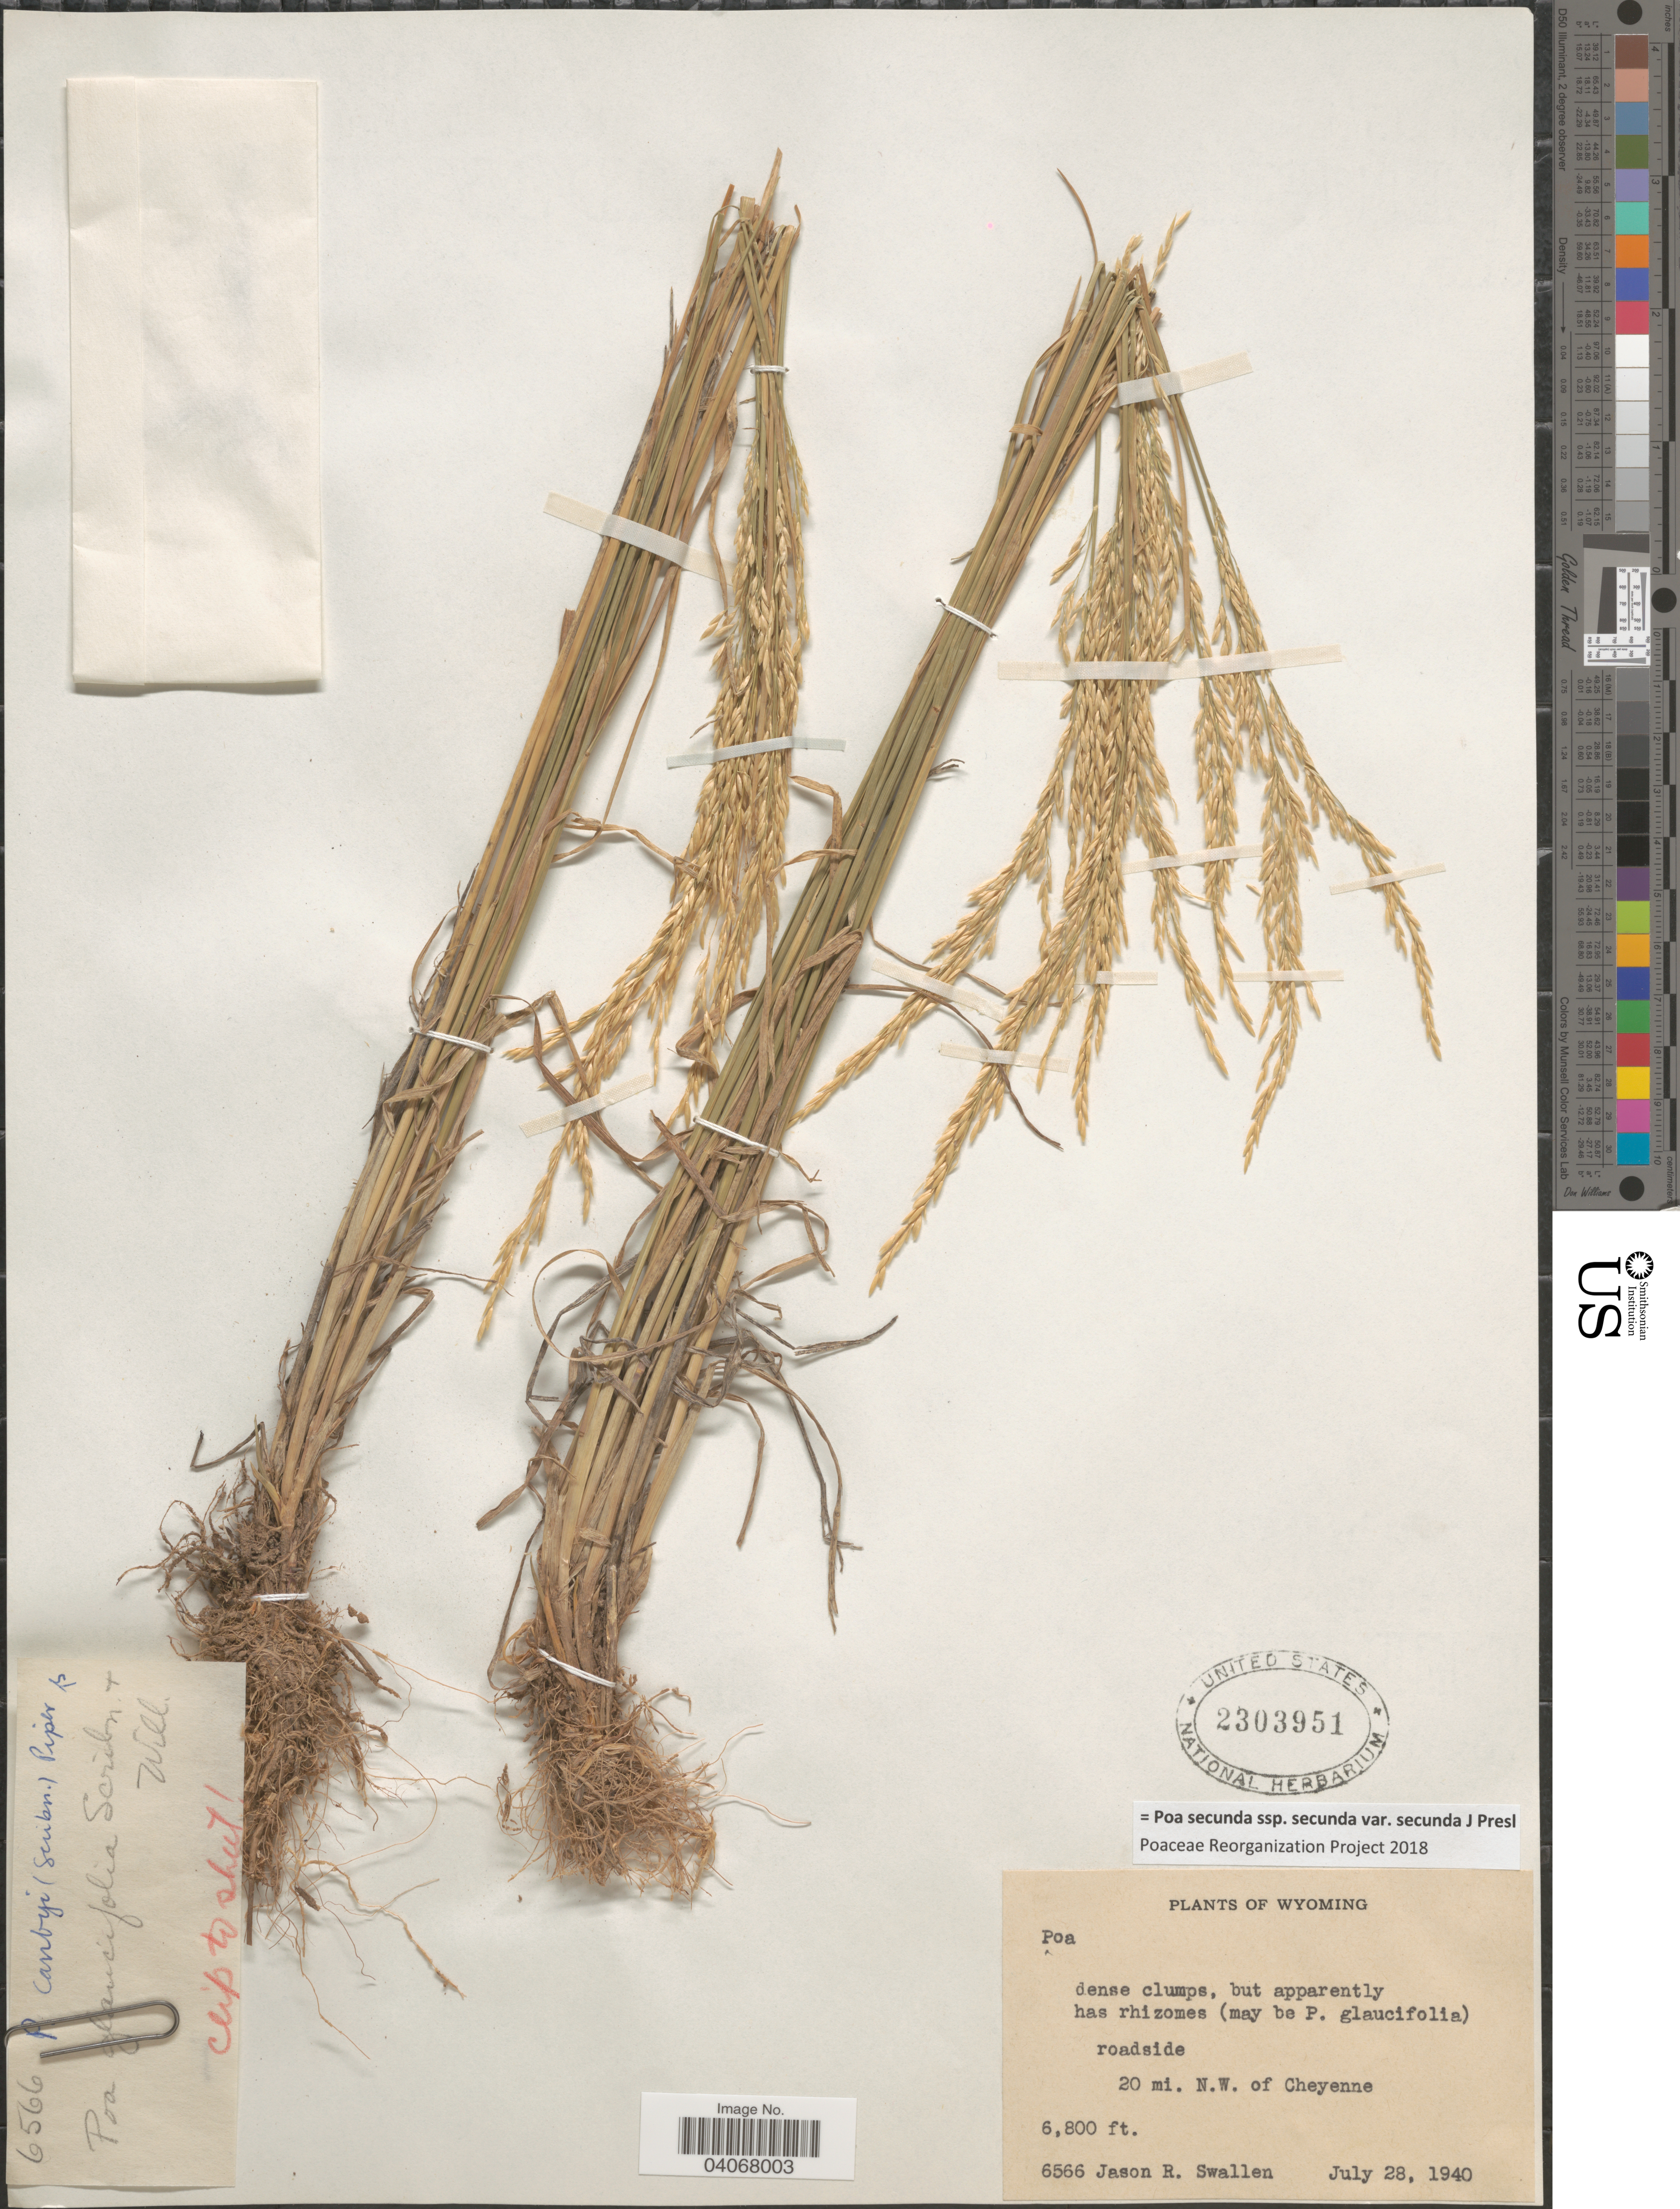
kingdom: Plantae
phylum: Tracheophyta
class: Liliopsida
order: Poales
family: Poaceae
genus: Poa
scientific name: Poa secunda subsp. secunda var. secunda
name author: J. Presl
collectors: J. R. Swallen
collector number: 6566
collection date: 1940-07-28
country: United States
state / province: Wyoming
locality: Roadside. 20 mi. N.W. of Cheyenne.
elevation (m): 2073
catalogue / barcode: US 2303951